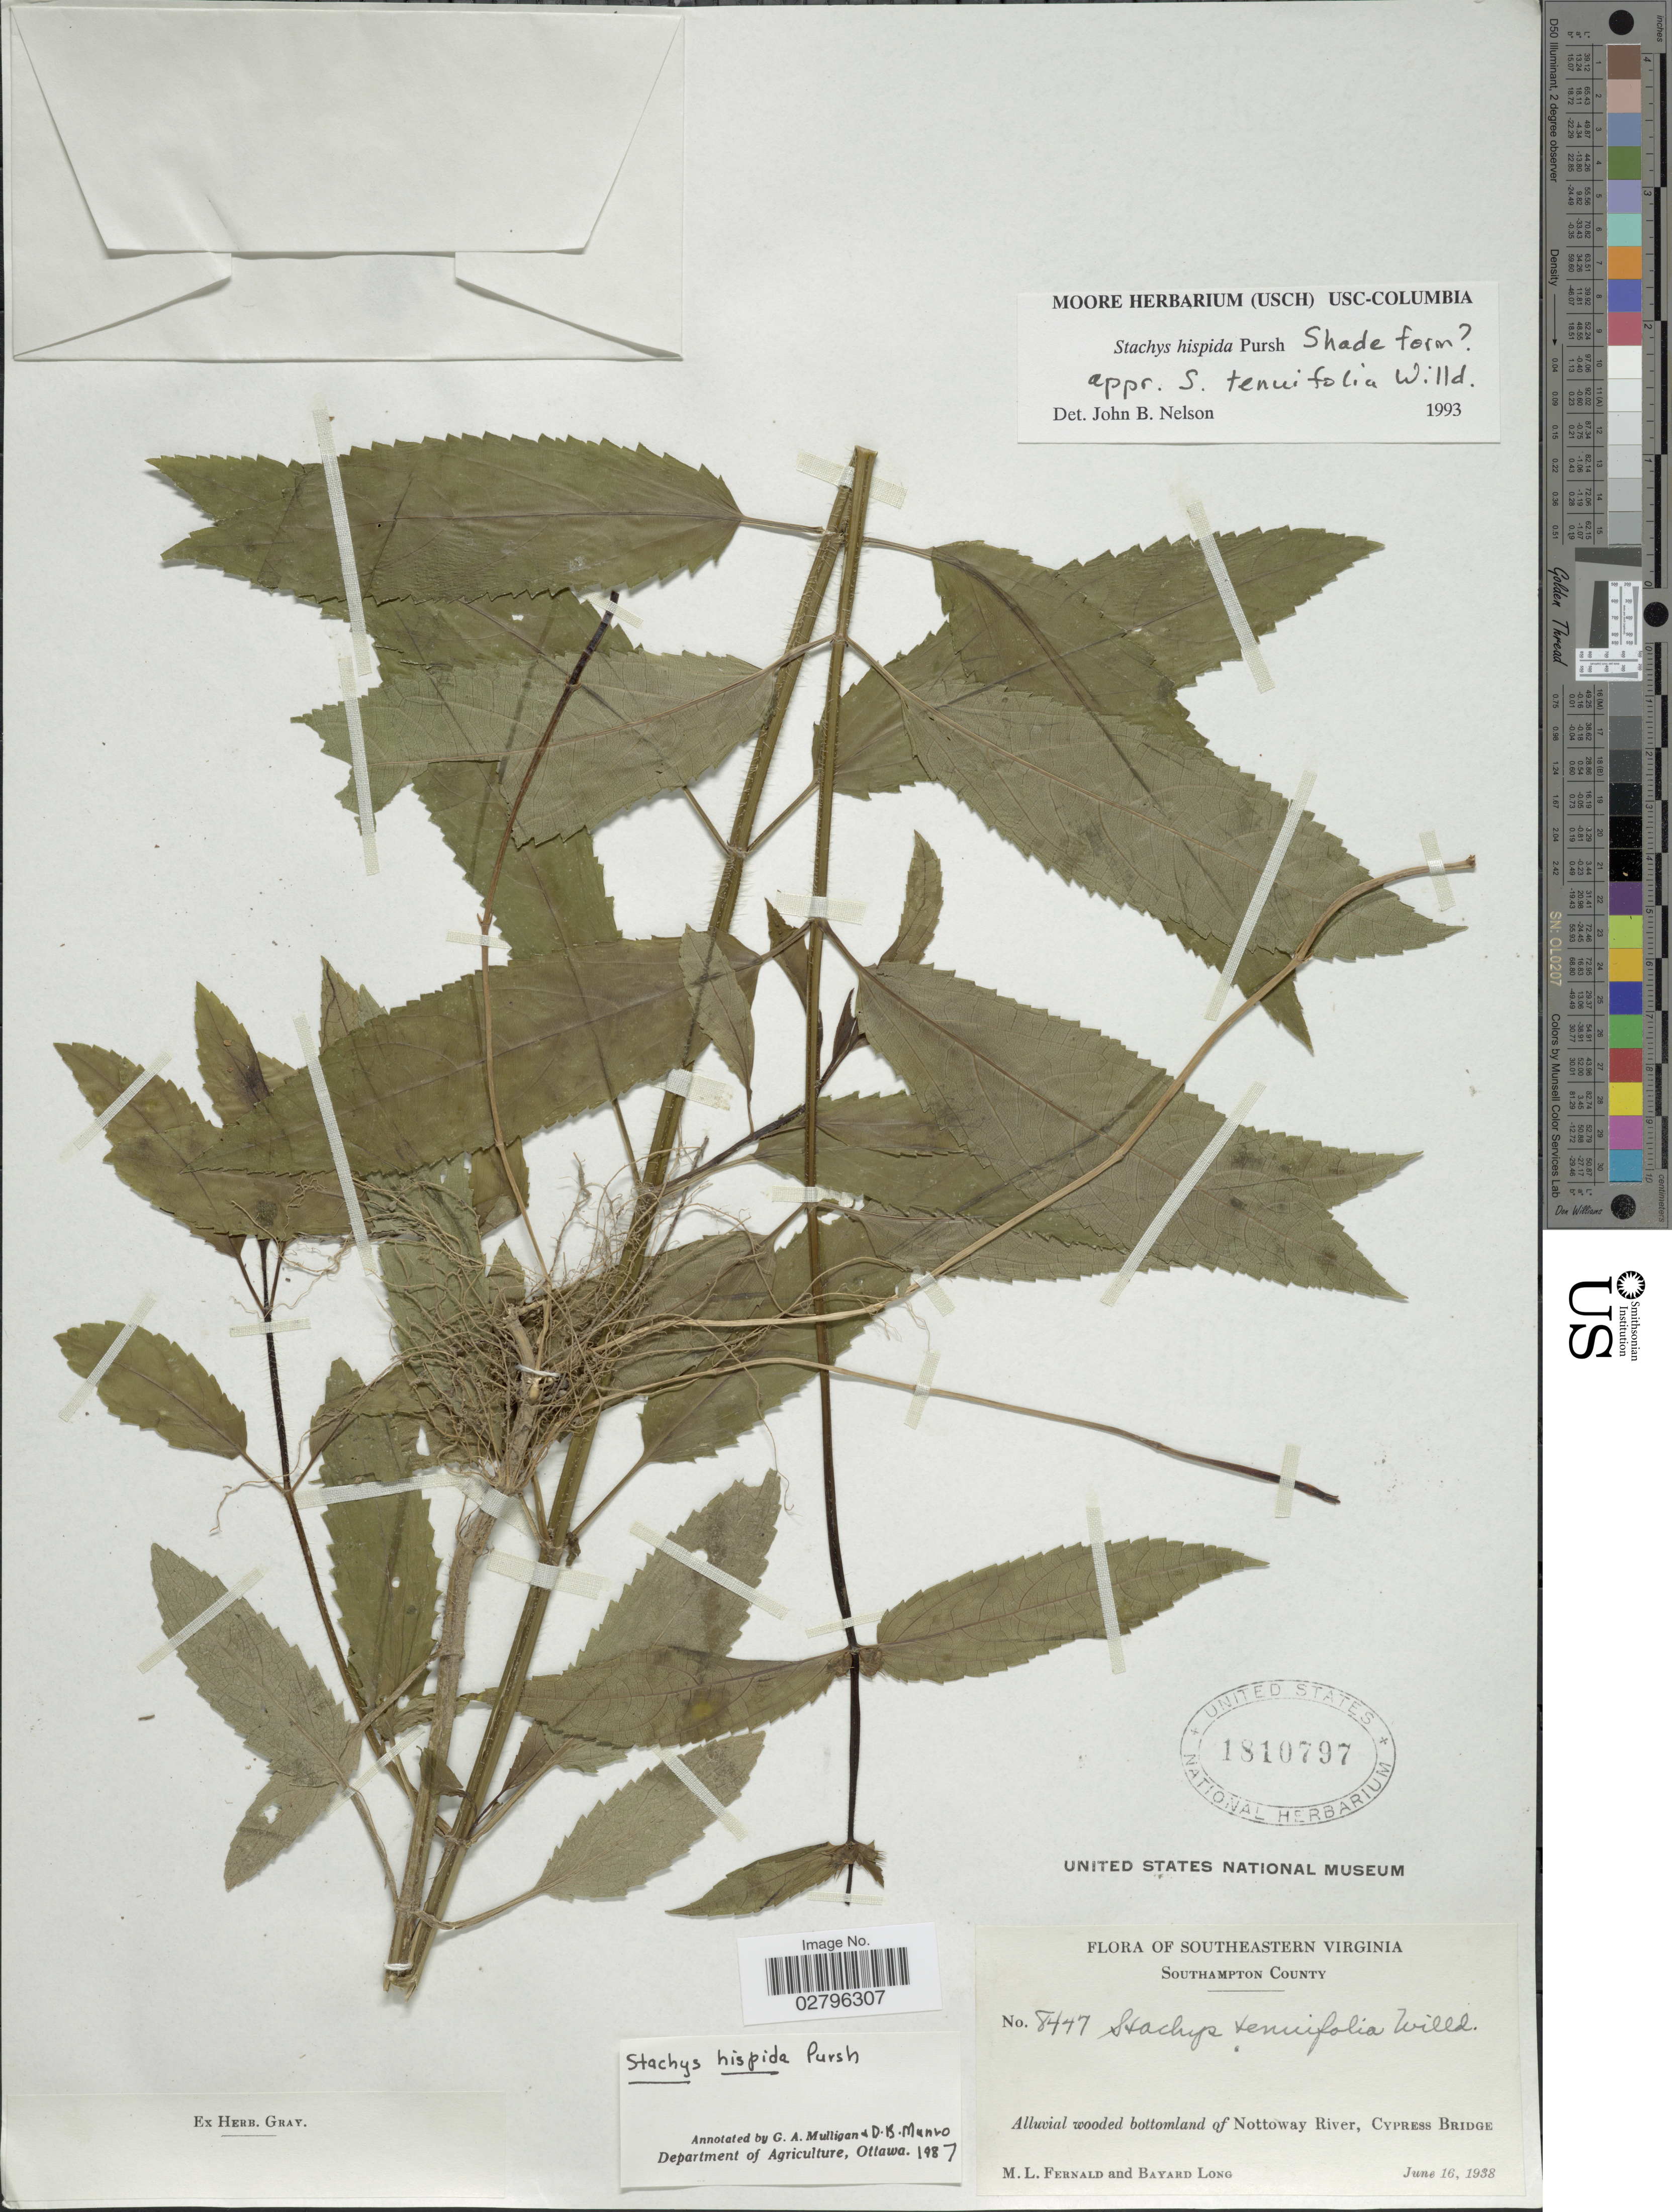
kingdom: Plantae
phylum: Tracheophyta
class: Magnoliopsida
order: Lamiales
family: Lamiaceae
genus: Stachys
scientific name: Stachys hispida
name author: Pursh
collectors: M. L. Fernald & B. Long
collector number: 8447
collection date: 1938-06-16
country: United States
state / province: Virginia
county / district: Southampton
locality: Southeastern Virginia. Southampton County. Alluvial wooded bottomland of Nottoway River, Cypress Bridge.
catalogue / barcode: US 1810797